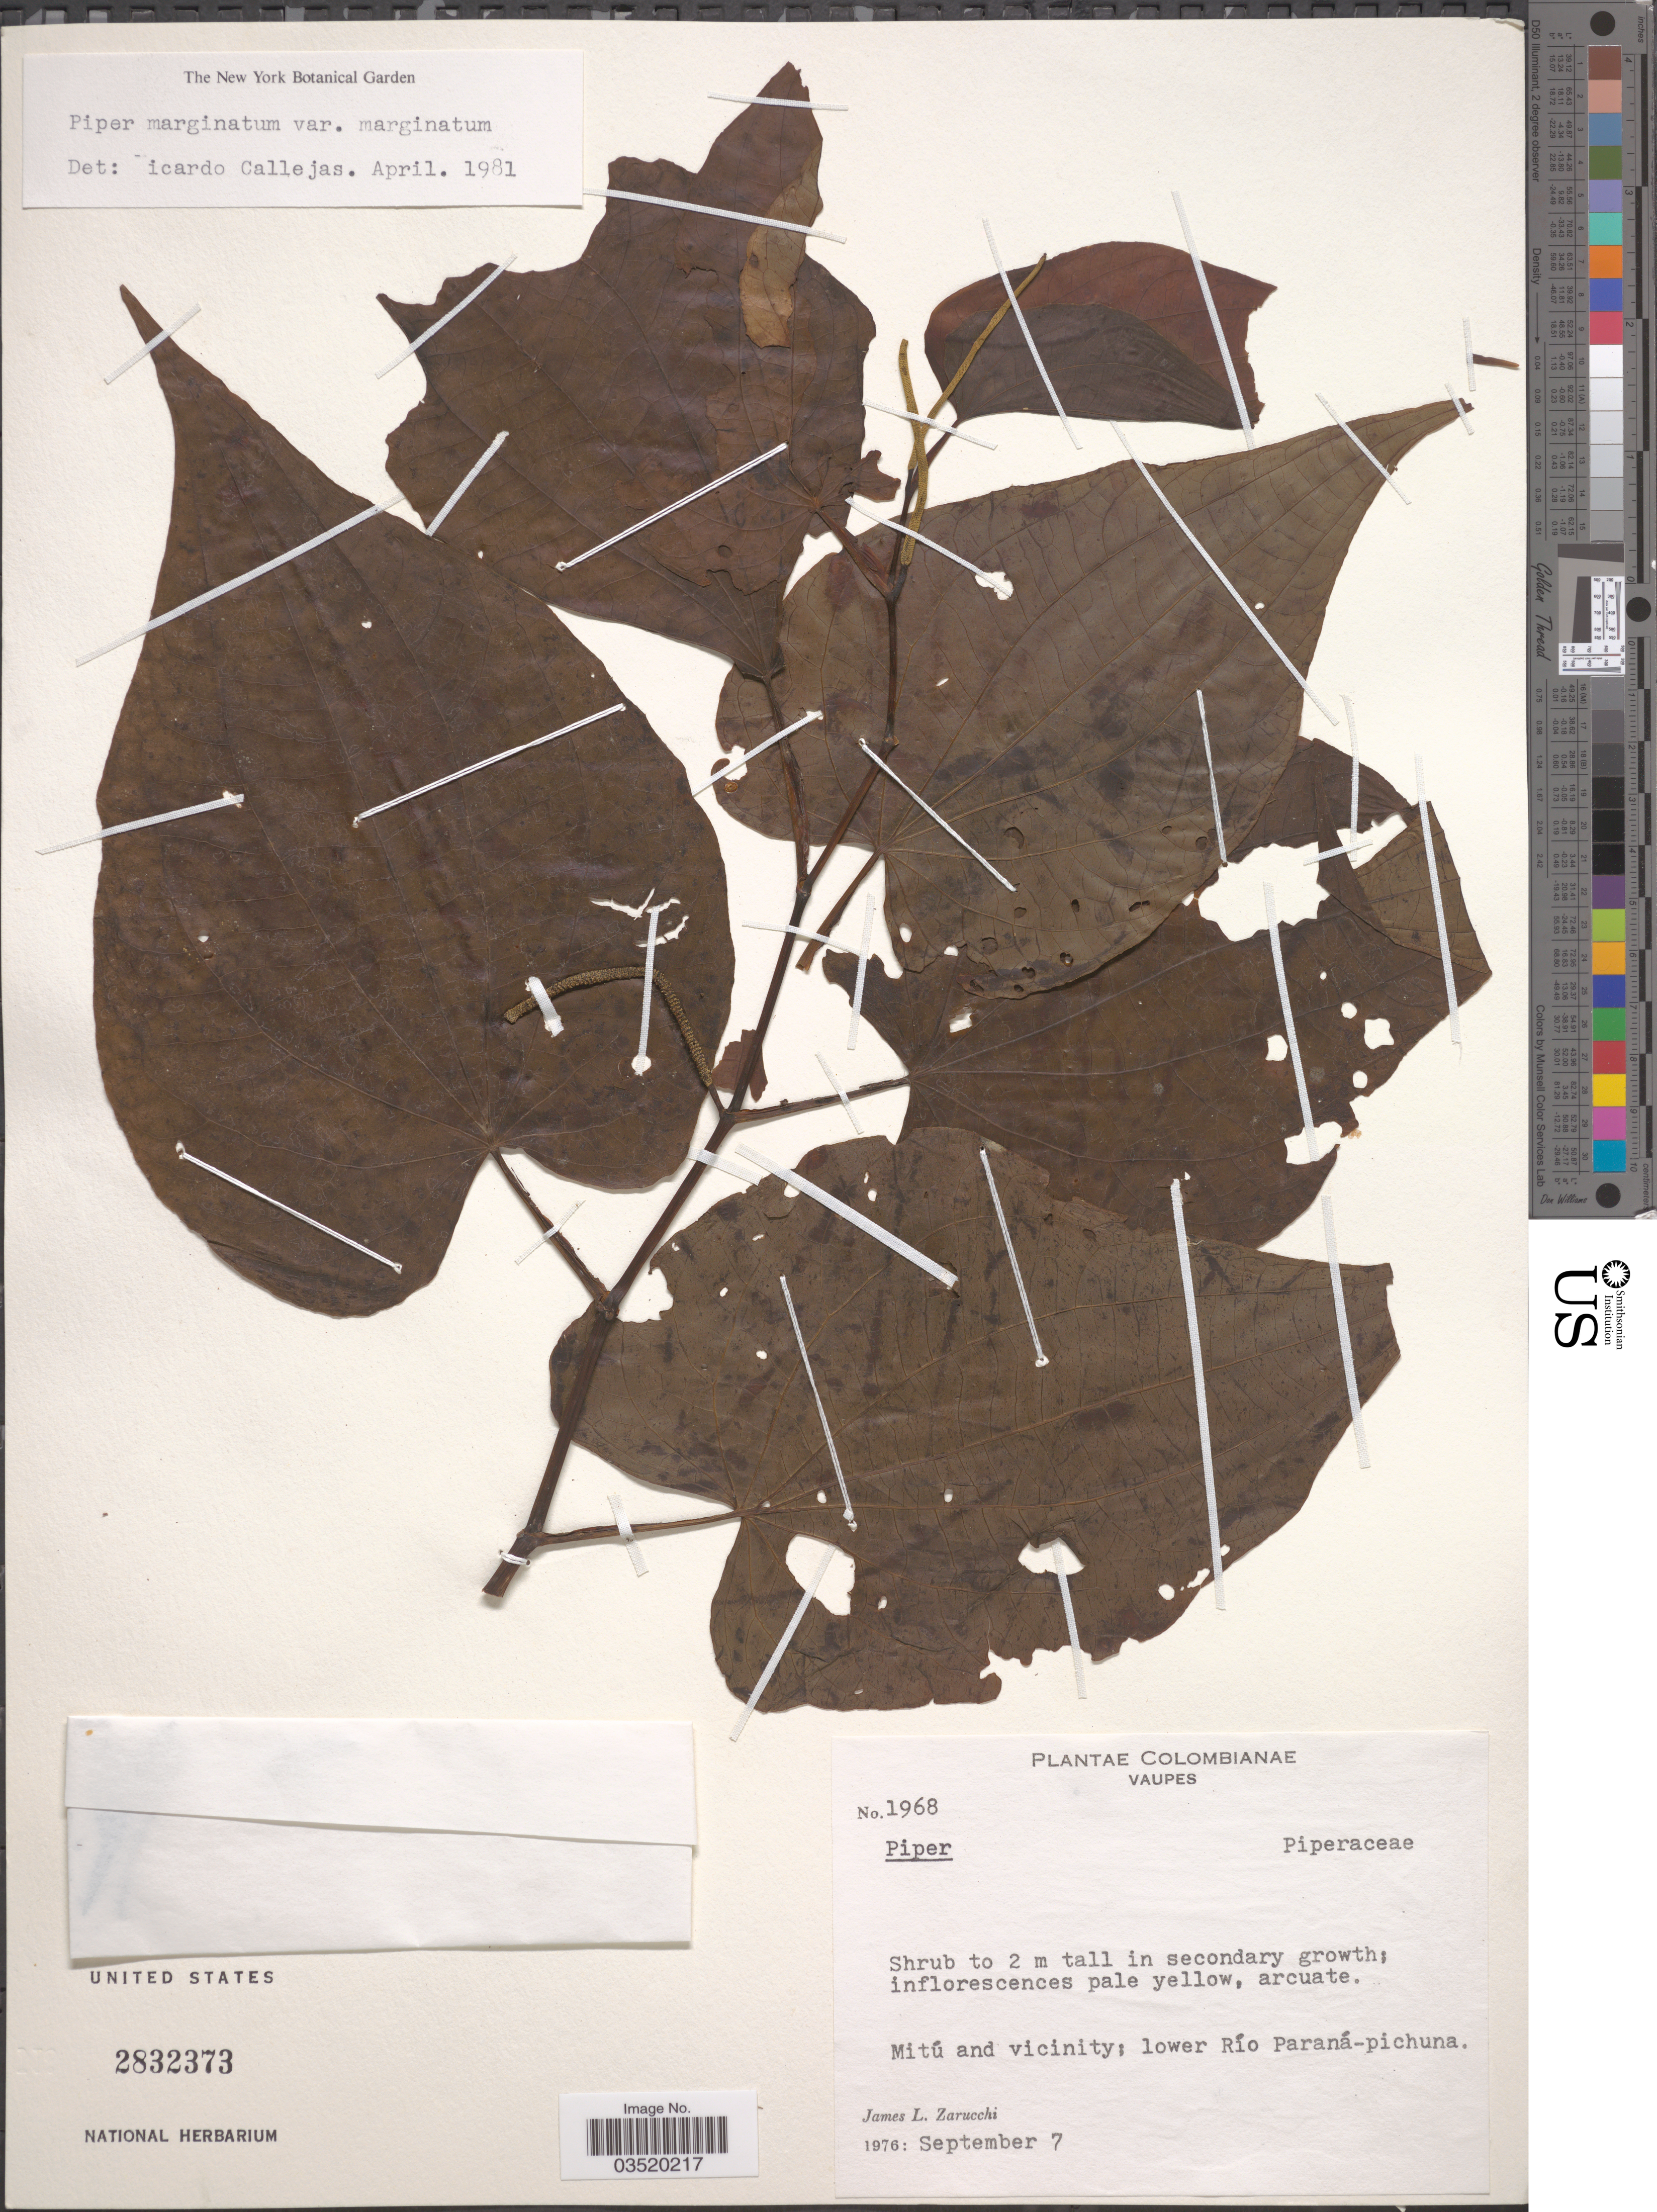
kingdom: Plantae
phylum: Tracheophyta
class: Magnoliopsida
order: Piperales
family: Piperaceae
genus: Piper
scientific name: Piper marginatum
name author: Jacq.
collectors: J. L. Zarucchi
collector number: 1968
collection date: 1976-09-07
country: Colombia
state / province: Vaupés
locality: Mitú and vicinity; lower Río Paraná-pichuna.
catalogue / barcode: US 2832373